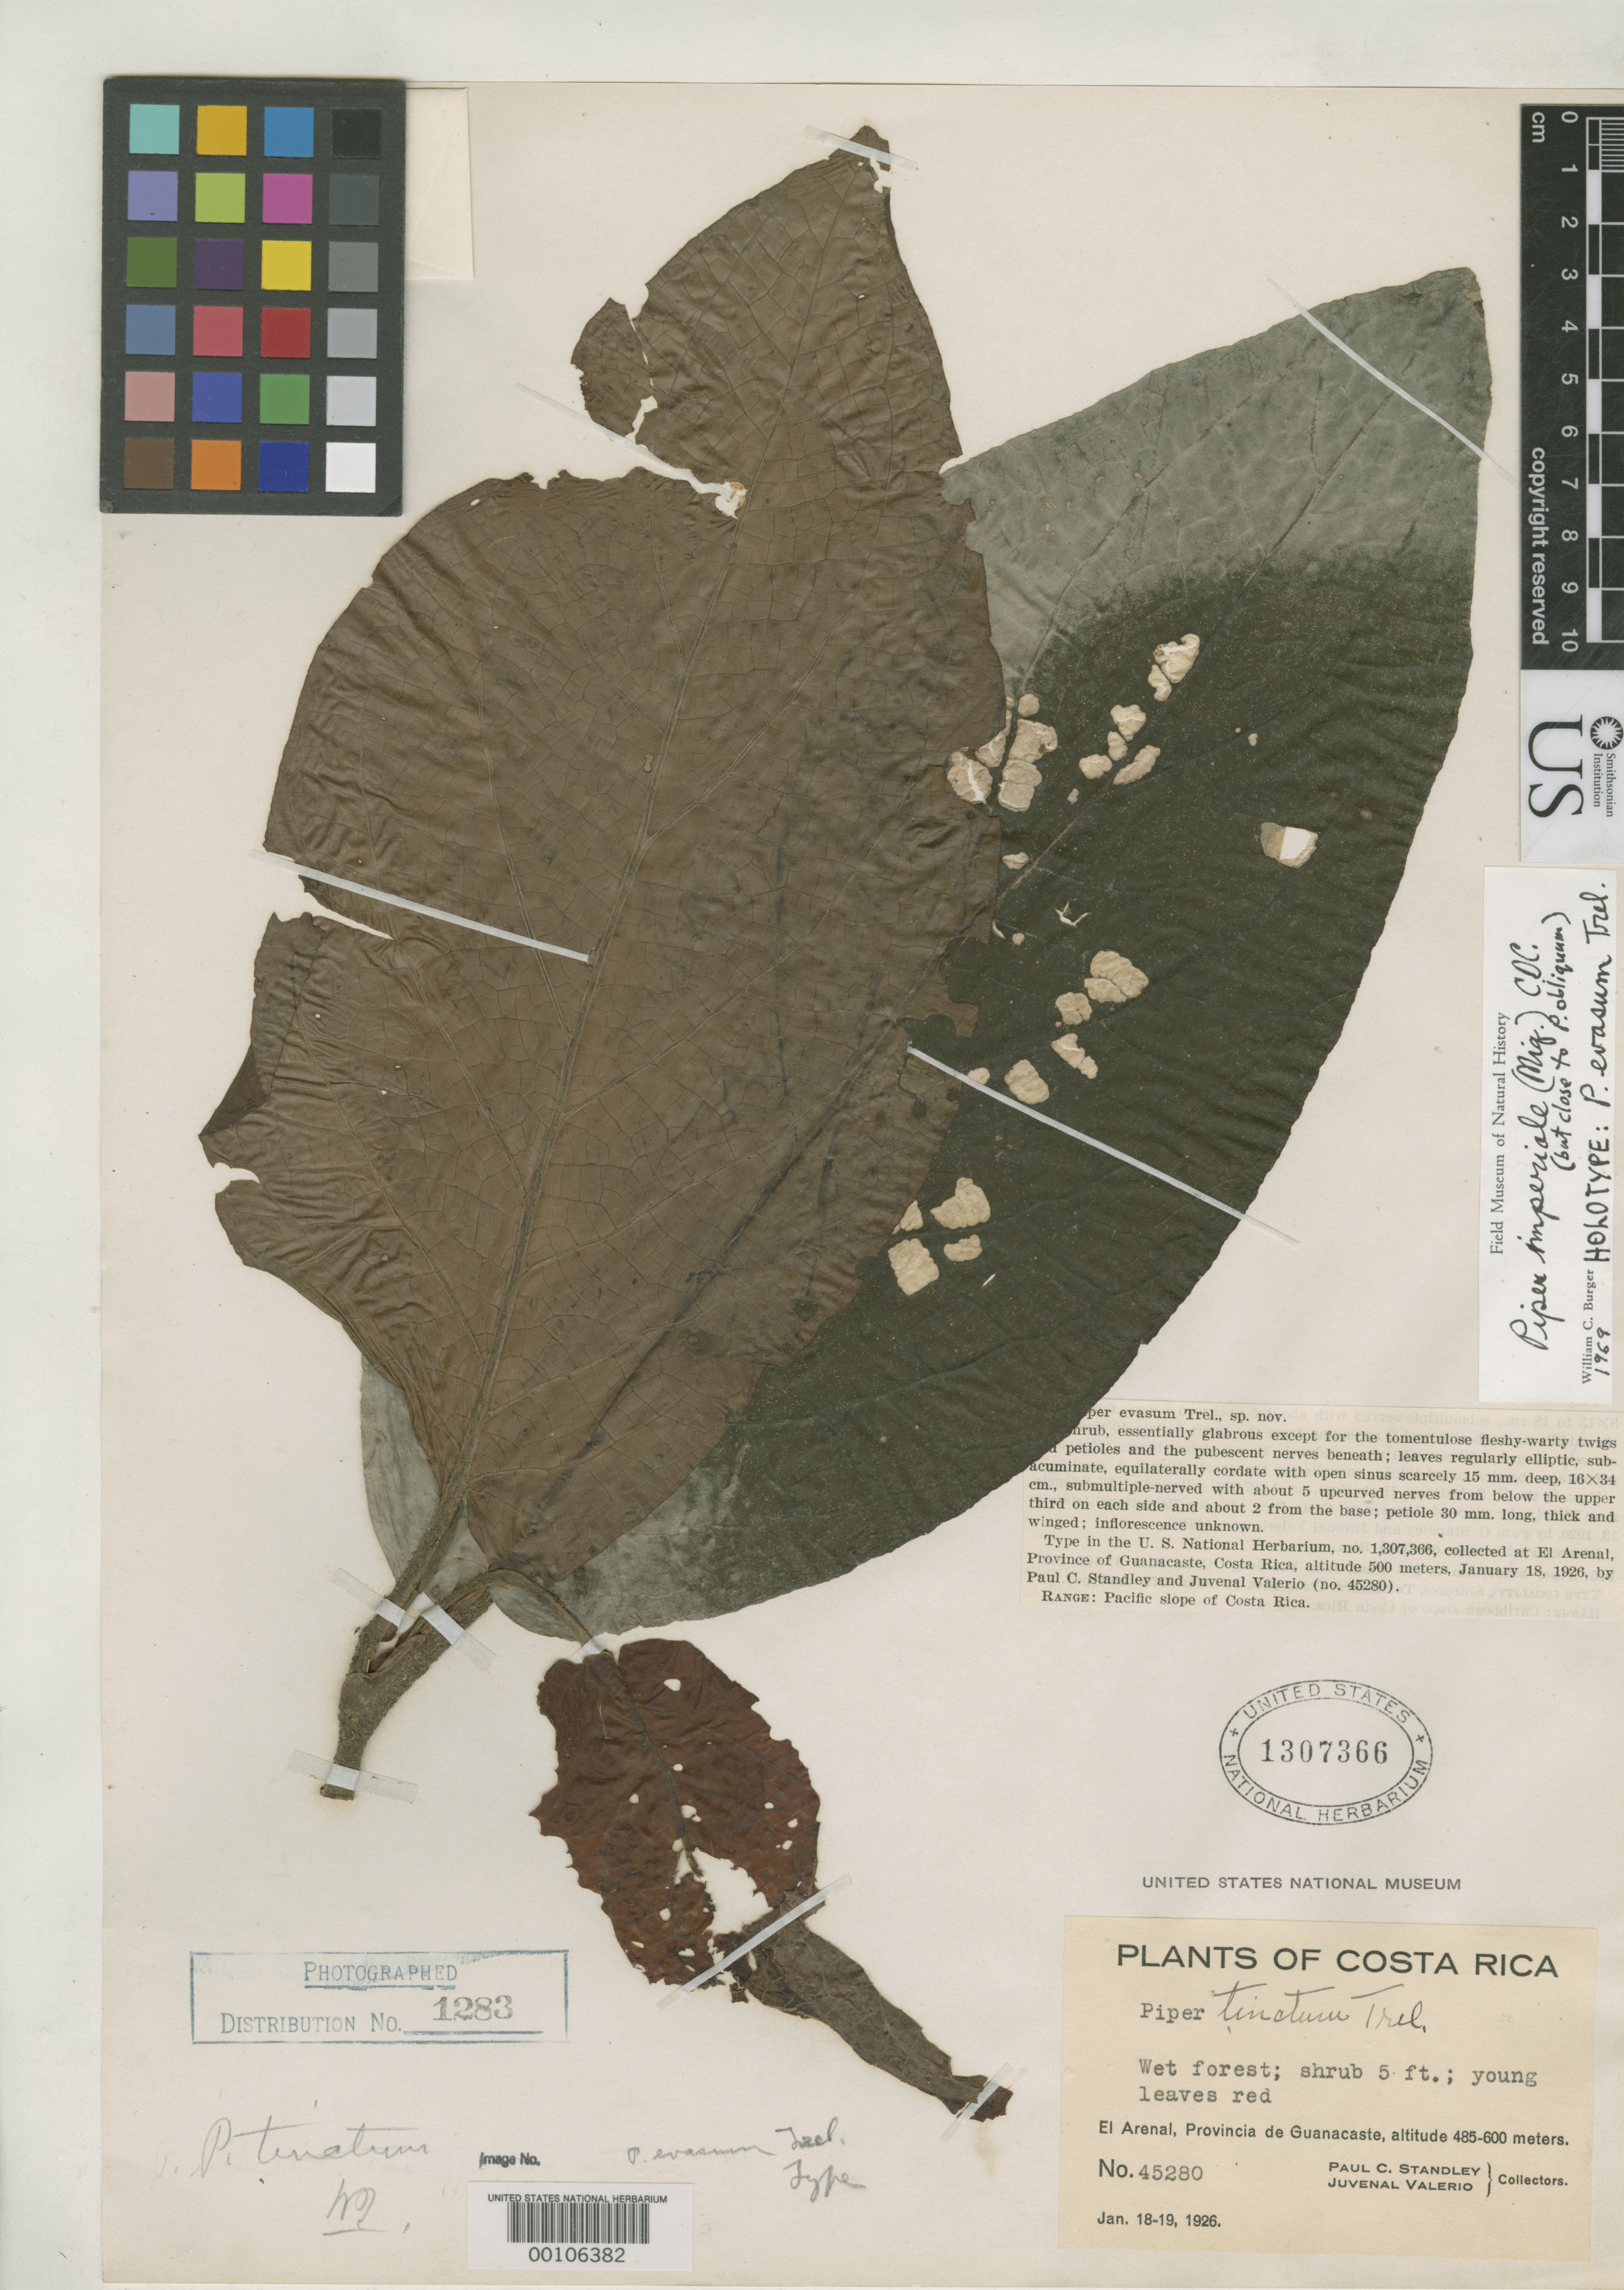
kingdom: Plantae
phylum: Tracheophyta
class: Magnoliopsida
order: Piperales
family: Piperaceae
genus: Piper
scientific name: Piper evasum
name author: Trel.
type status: Holotype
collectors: P. C. Standley & J. Valerio R.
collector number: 45280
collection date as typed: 18 Jan 1926 to 19 Jan 1926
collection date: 1926-01-18/1926-01-19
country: Costa Rica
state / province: Guanacaste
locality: El Arenal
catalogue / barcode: US 1307366